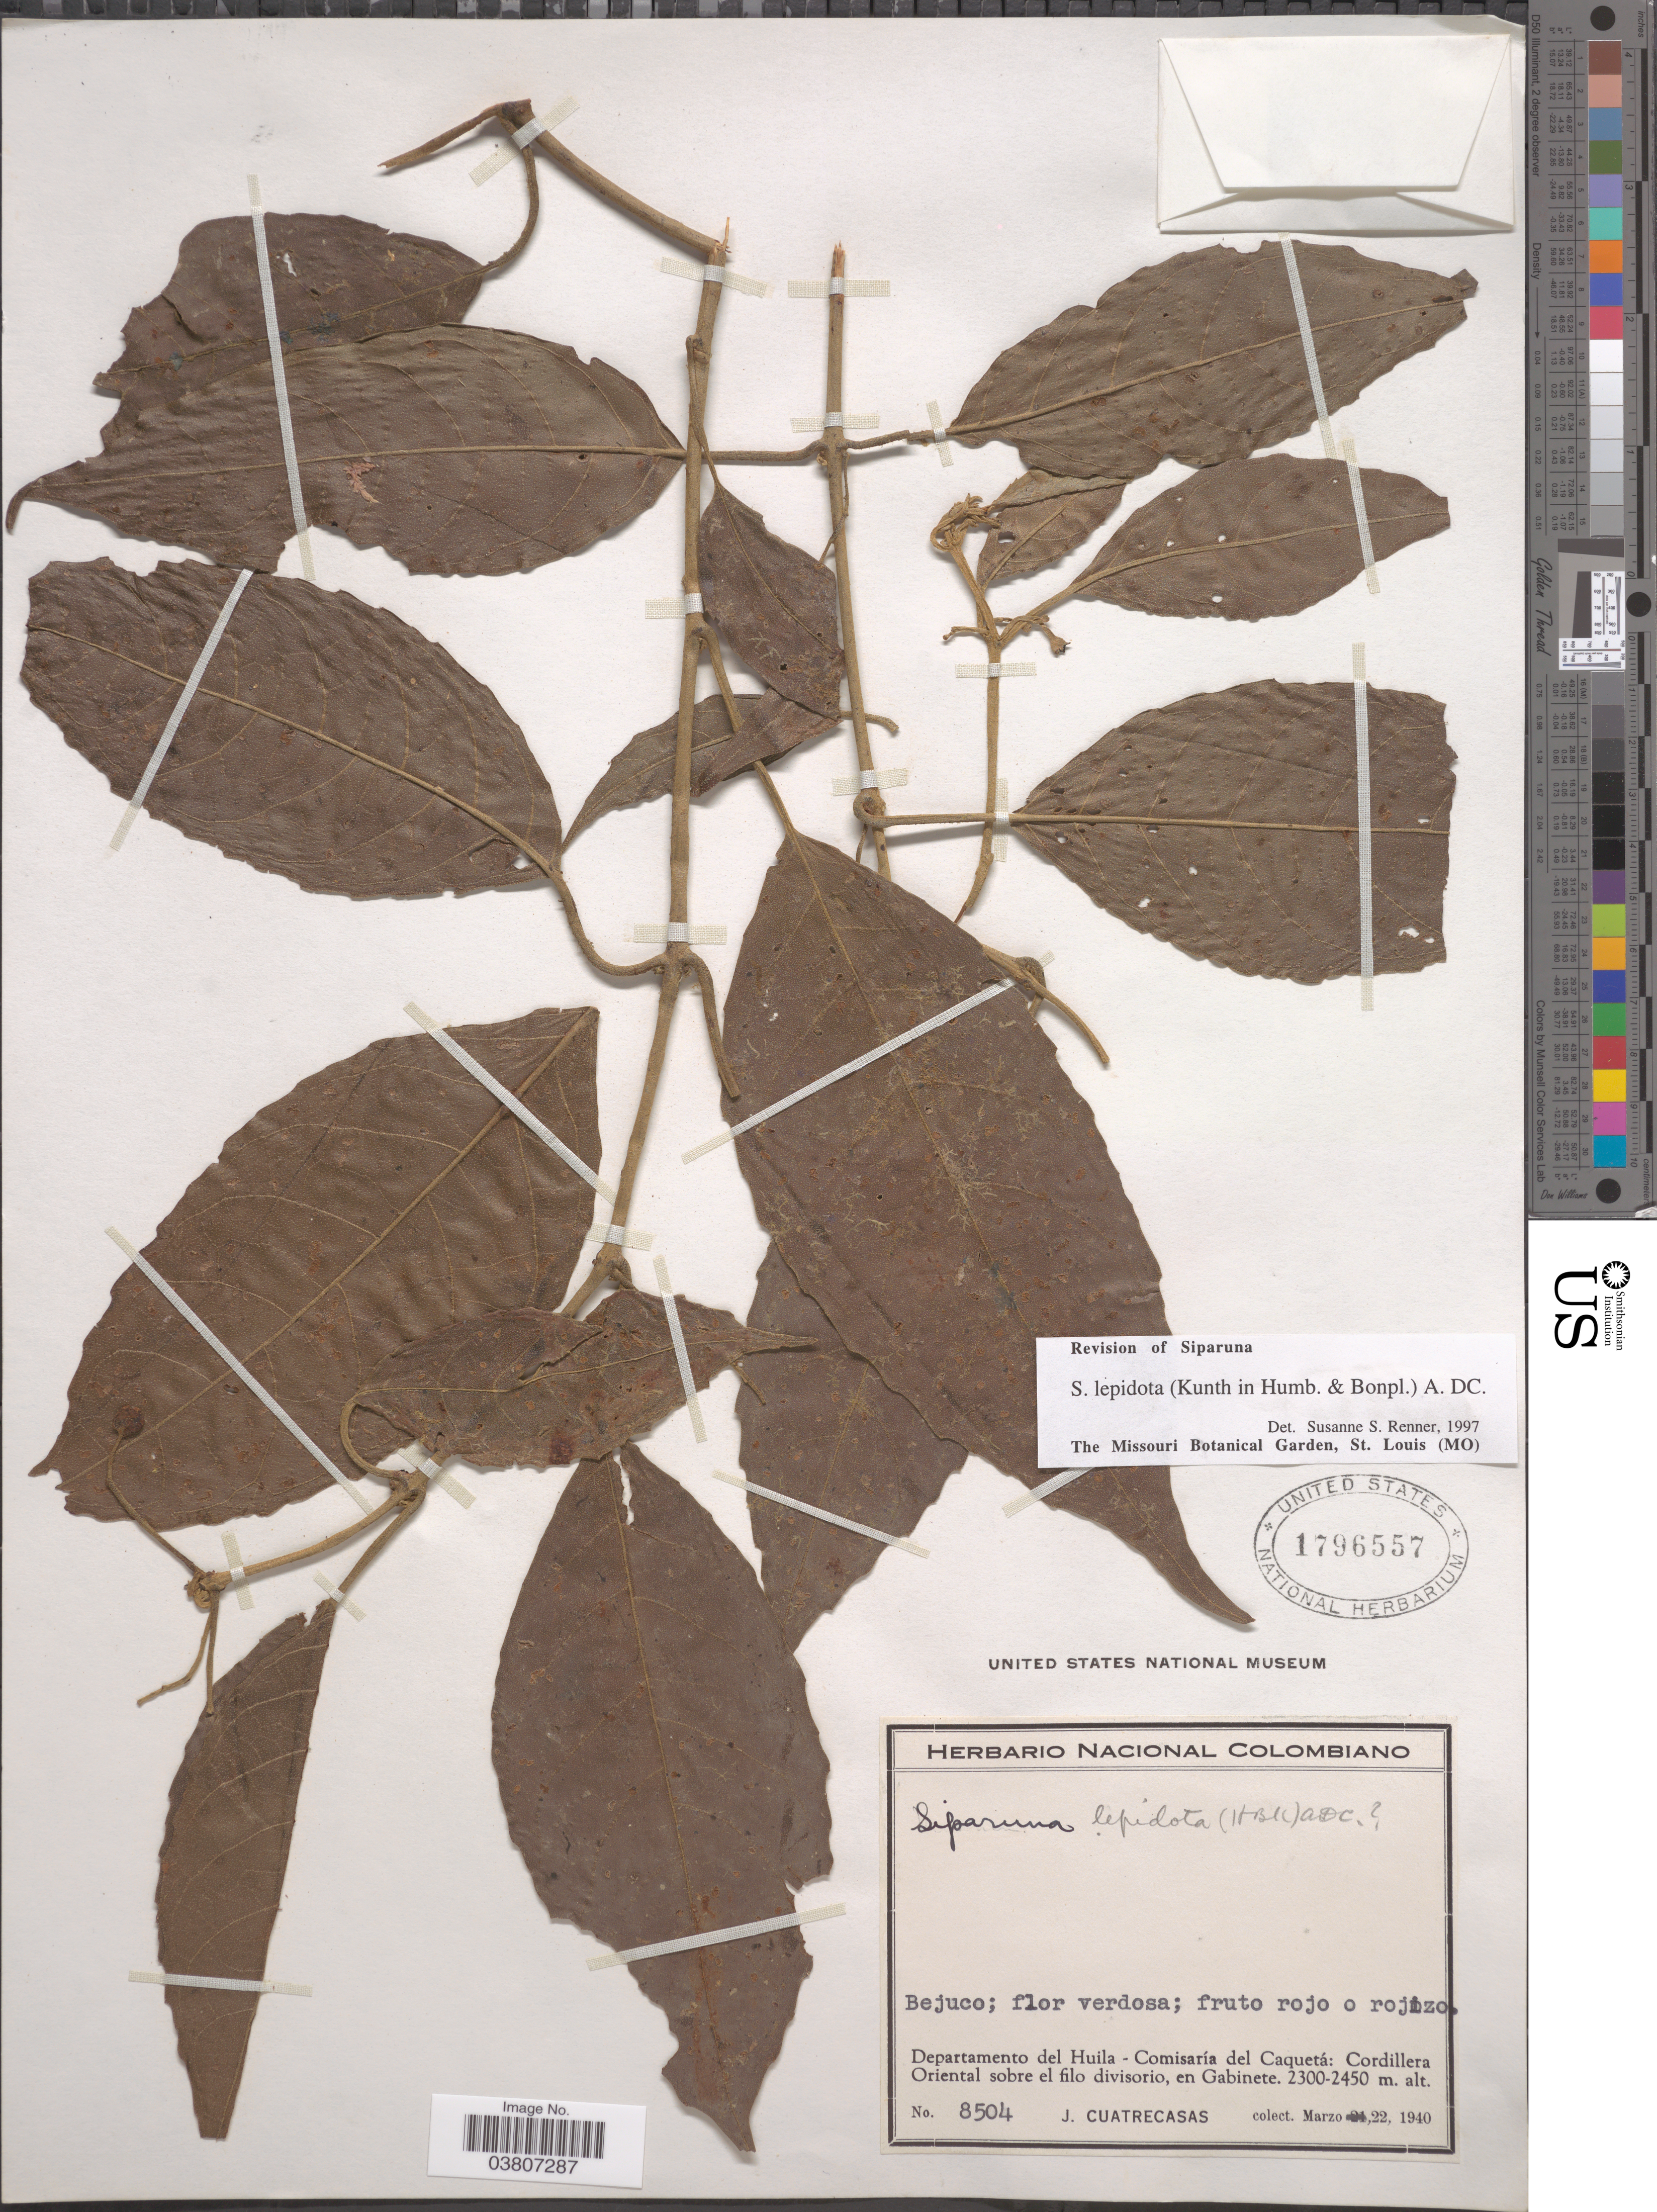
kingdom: Plantae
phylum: Tracheophyta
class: Magnoliopsida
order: Laurales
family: Siparunaceae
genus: Siparuna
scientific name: Siparuna lepidota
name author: (Kunth) A. DC.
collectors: J. Cuatrecasas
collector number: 8504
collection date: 1940-03-22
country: Colombia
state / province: Huila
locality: Departamento del Huila - Comisaría del Caquetá: Cordillera Oriental sobre el filo divisorio, en Gabinete.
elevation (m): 2300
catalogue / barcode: US 1796557